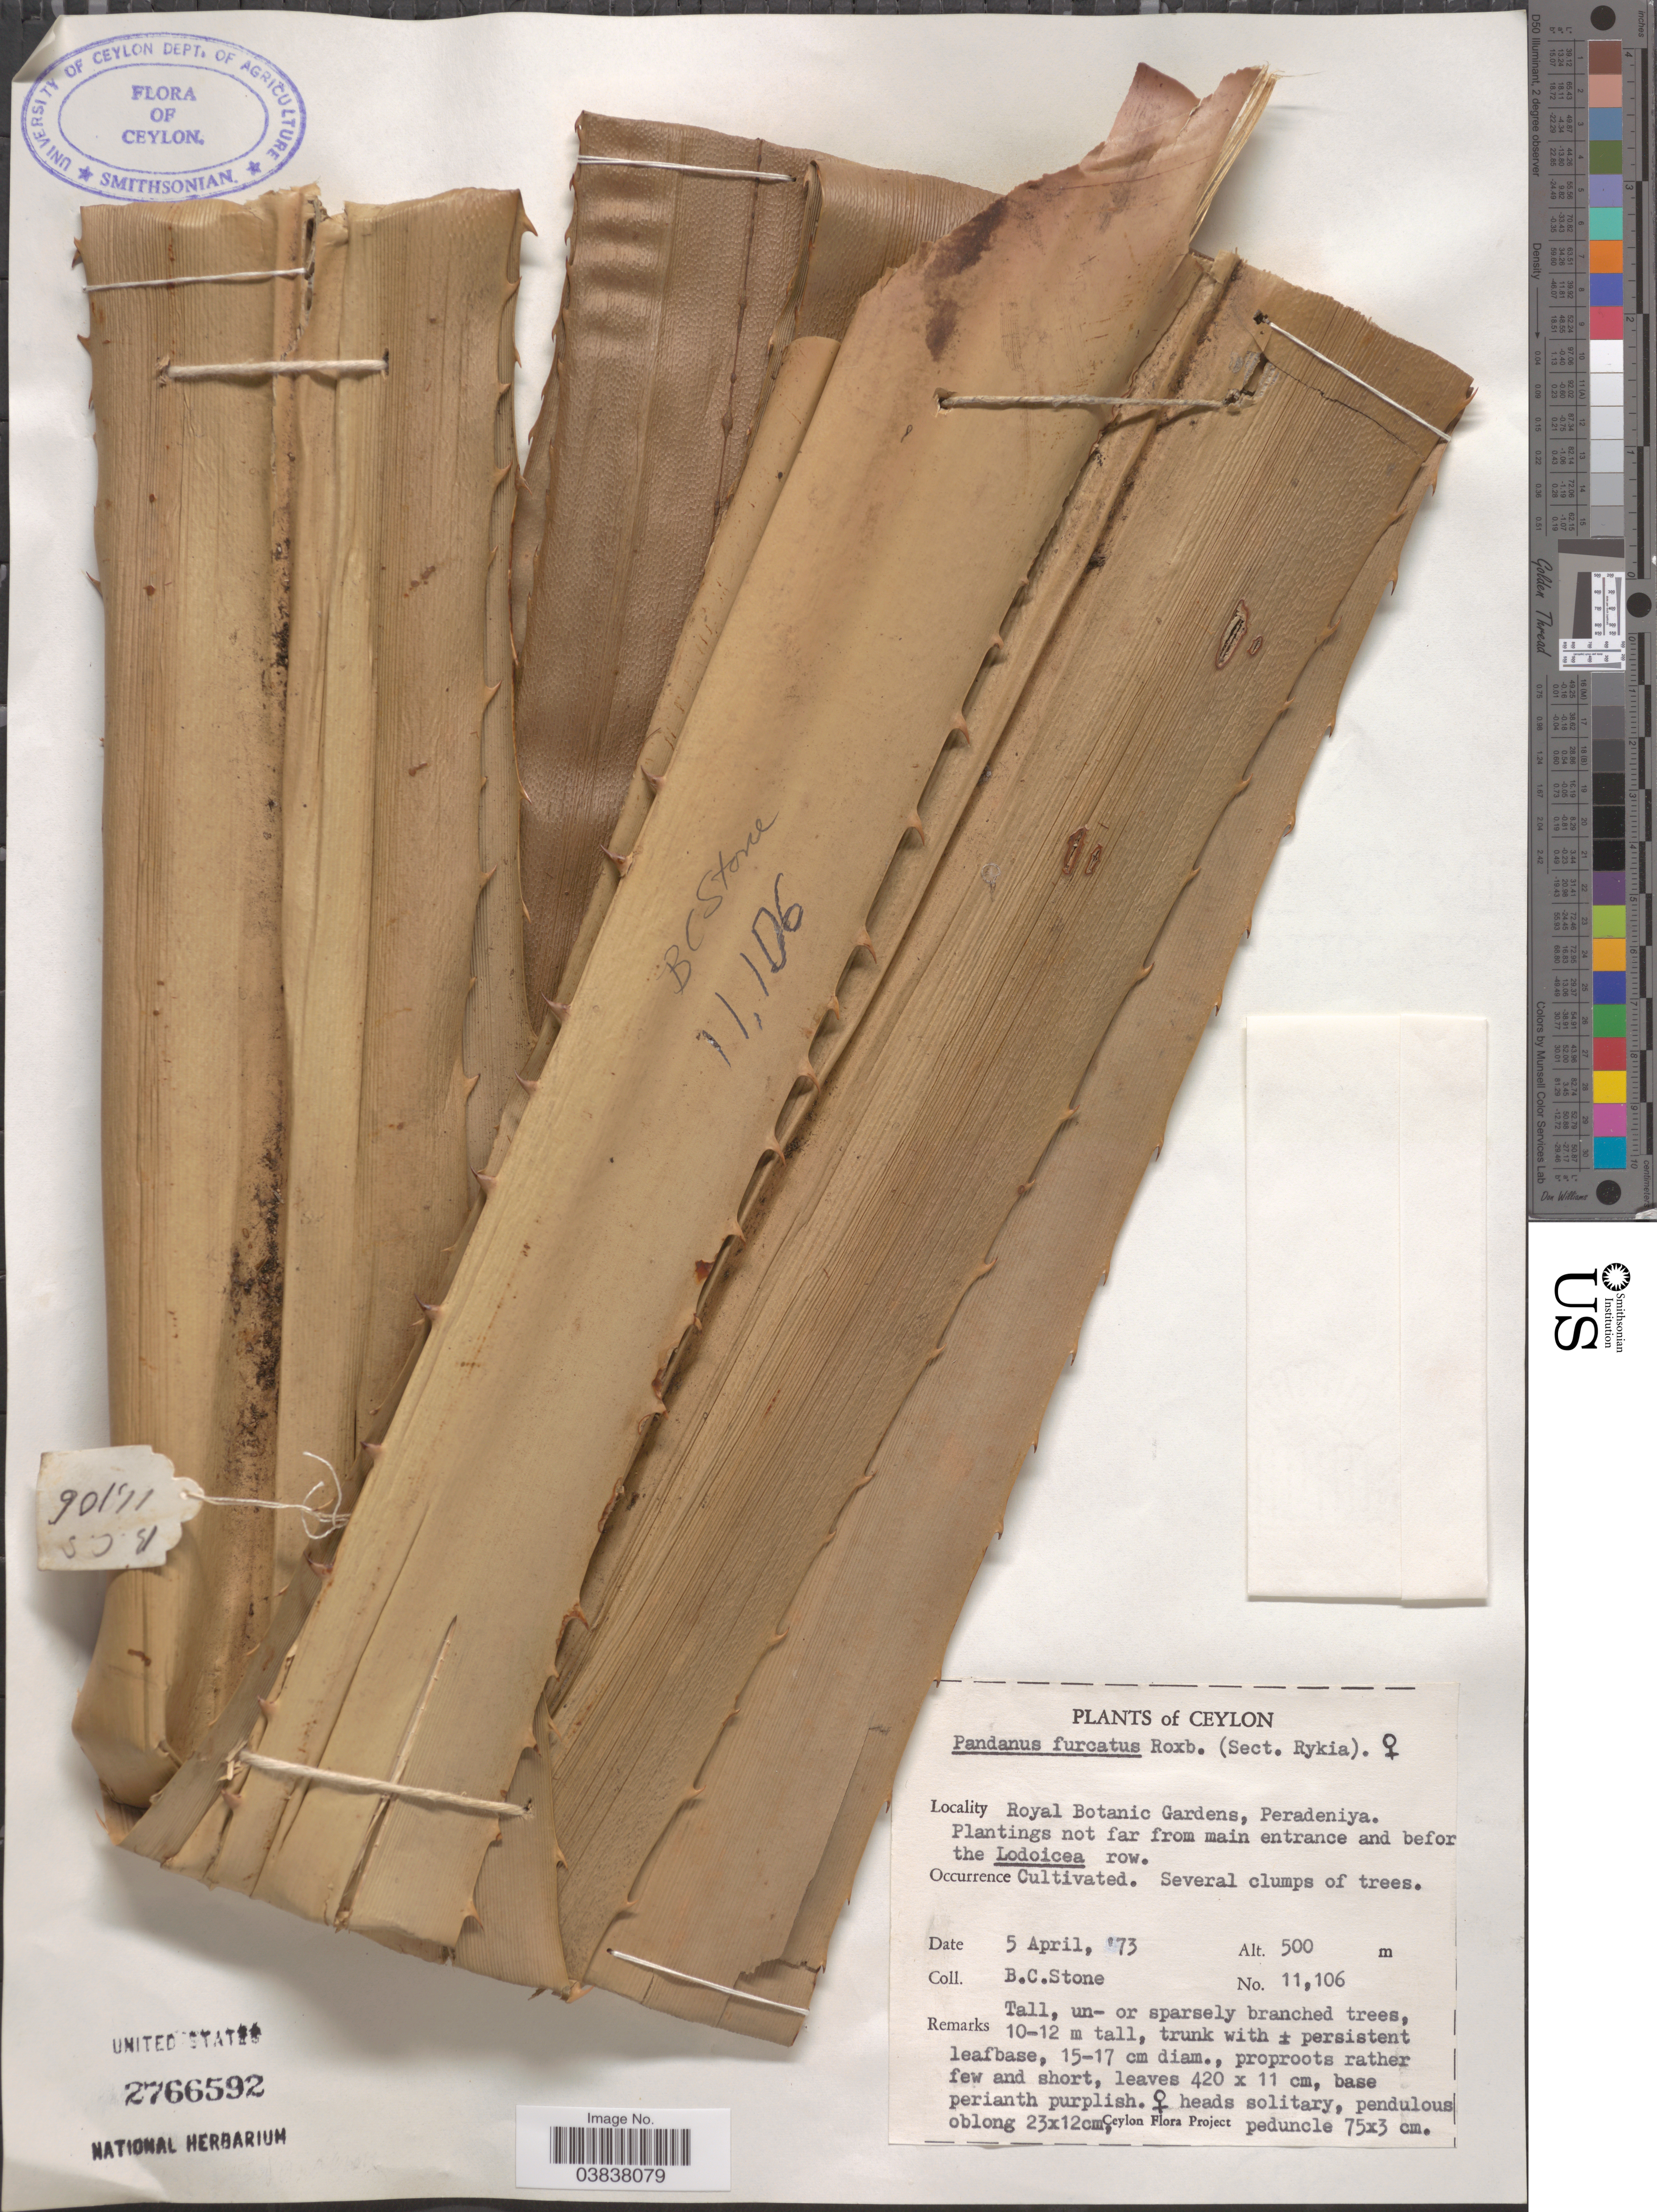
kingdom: Plantae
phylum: Tracheophyta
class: Liliopsida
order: Pandanales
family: Pandanaceae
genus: Pandanus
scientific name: Pandanus furcatus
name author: Roxb.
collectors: B. C. Stone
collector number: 11106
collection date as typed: Transcribed d/m/y: 5/4/73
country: Sri Lanka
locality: Ceylon. Royal Botanic Gardens, Peradeniya.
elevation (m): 500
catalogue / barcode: US 2766592